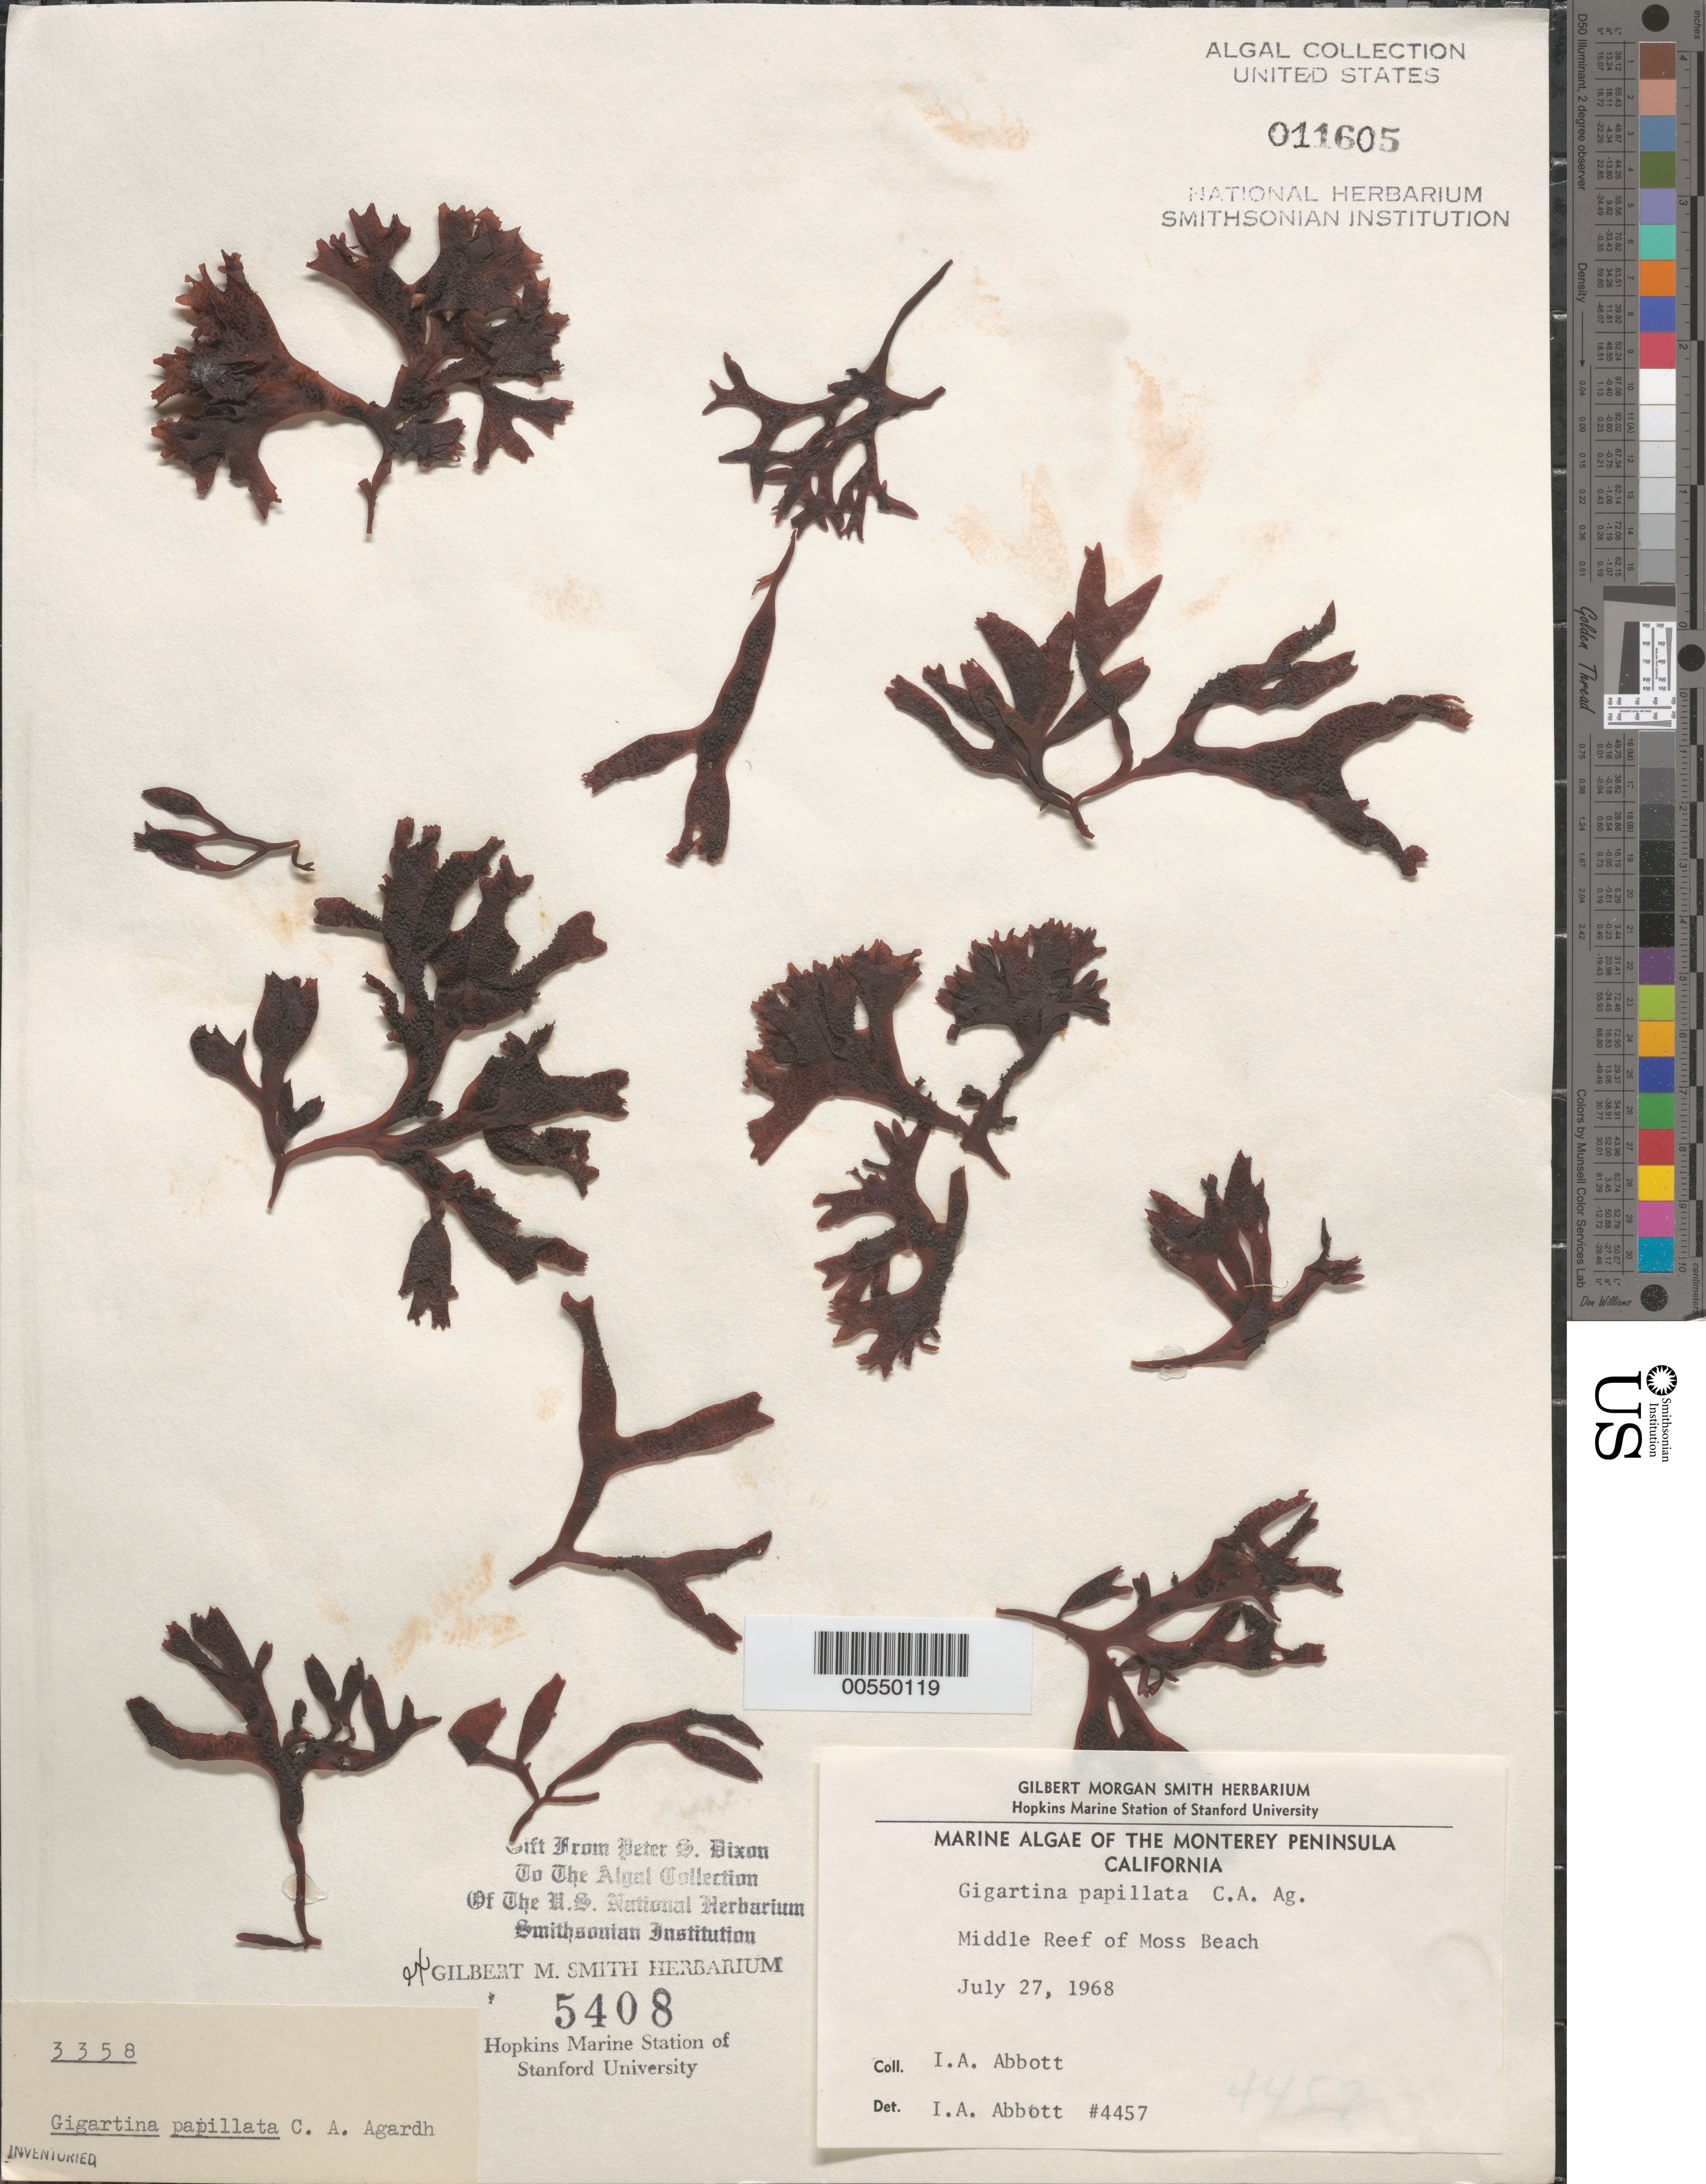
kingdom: Plantae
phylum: Rhodophyta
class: Florideophyceae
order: Gigartinales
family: Phyllophoraceae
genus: Mastocarpus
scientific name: Mastocarpus papillatus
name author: (C. Agardh) Kütz.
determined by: Algae name updating Project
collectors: I. A. Abbott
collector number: IAA 4457 & PSD 3358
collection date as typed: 27 Jul 1968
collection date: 1968-07-27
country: United States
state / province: California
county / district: Monterey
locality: Middle Reef of Moss Beach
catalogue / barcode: US 11605